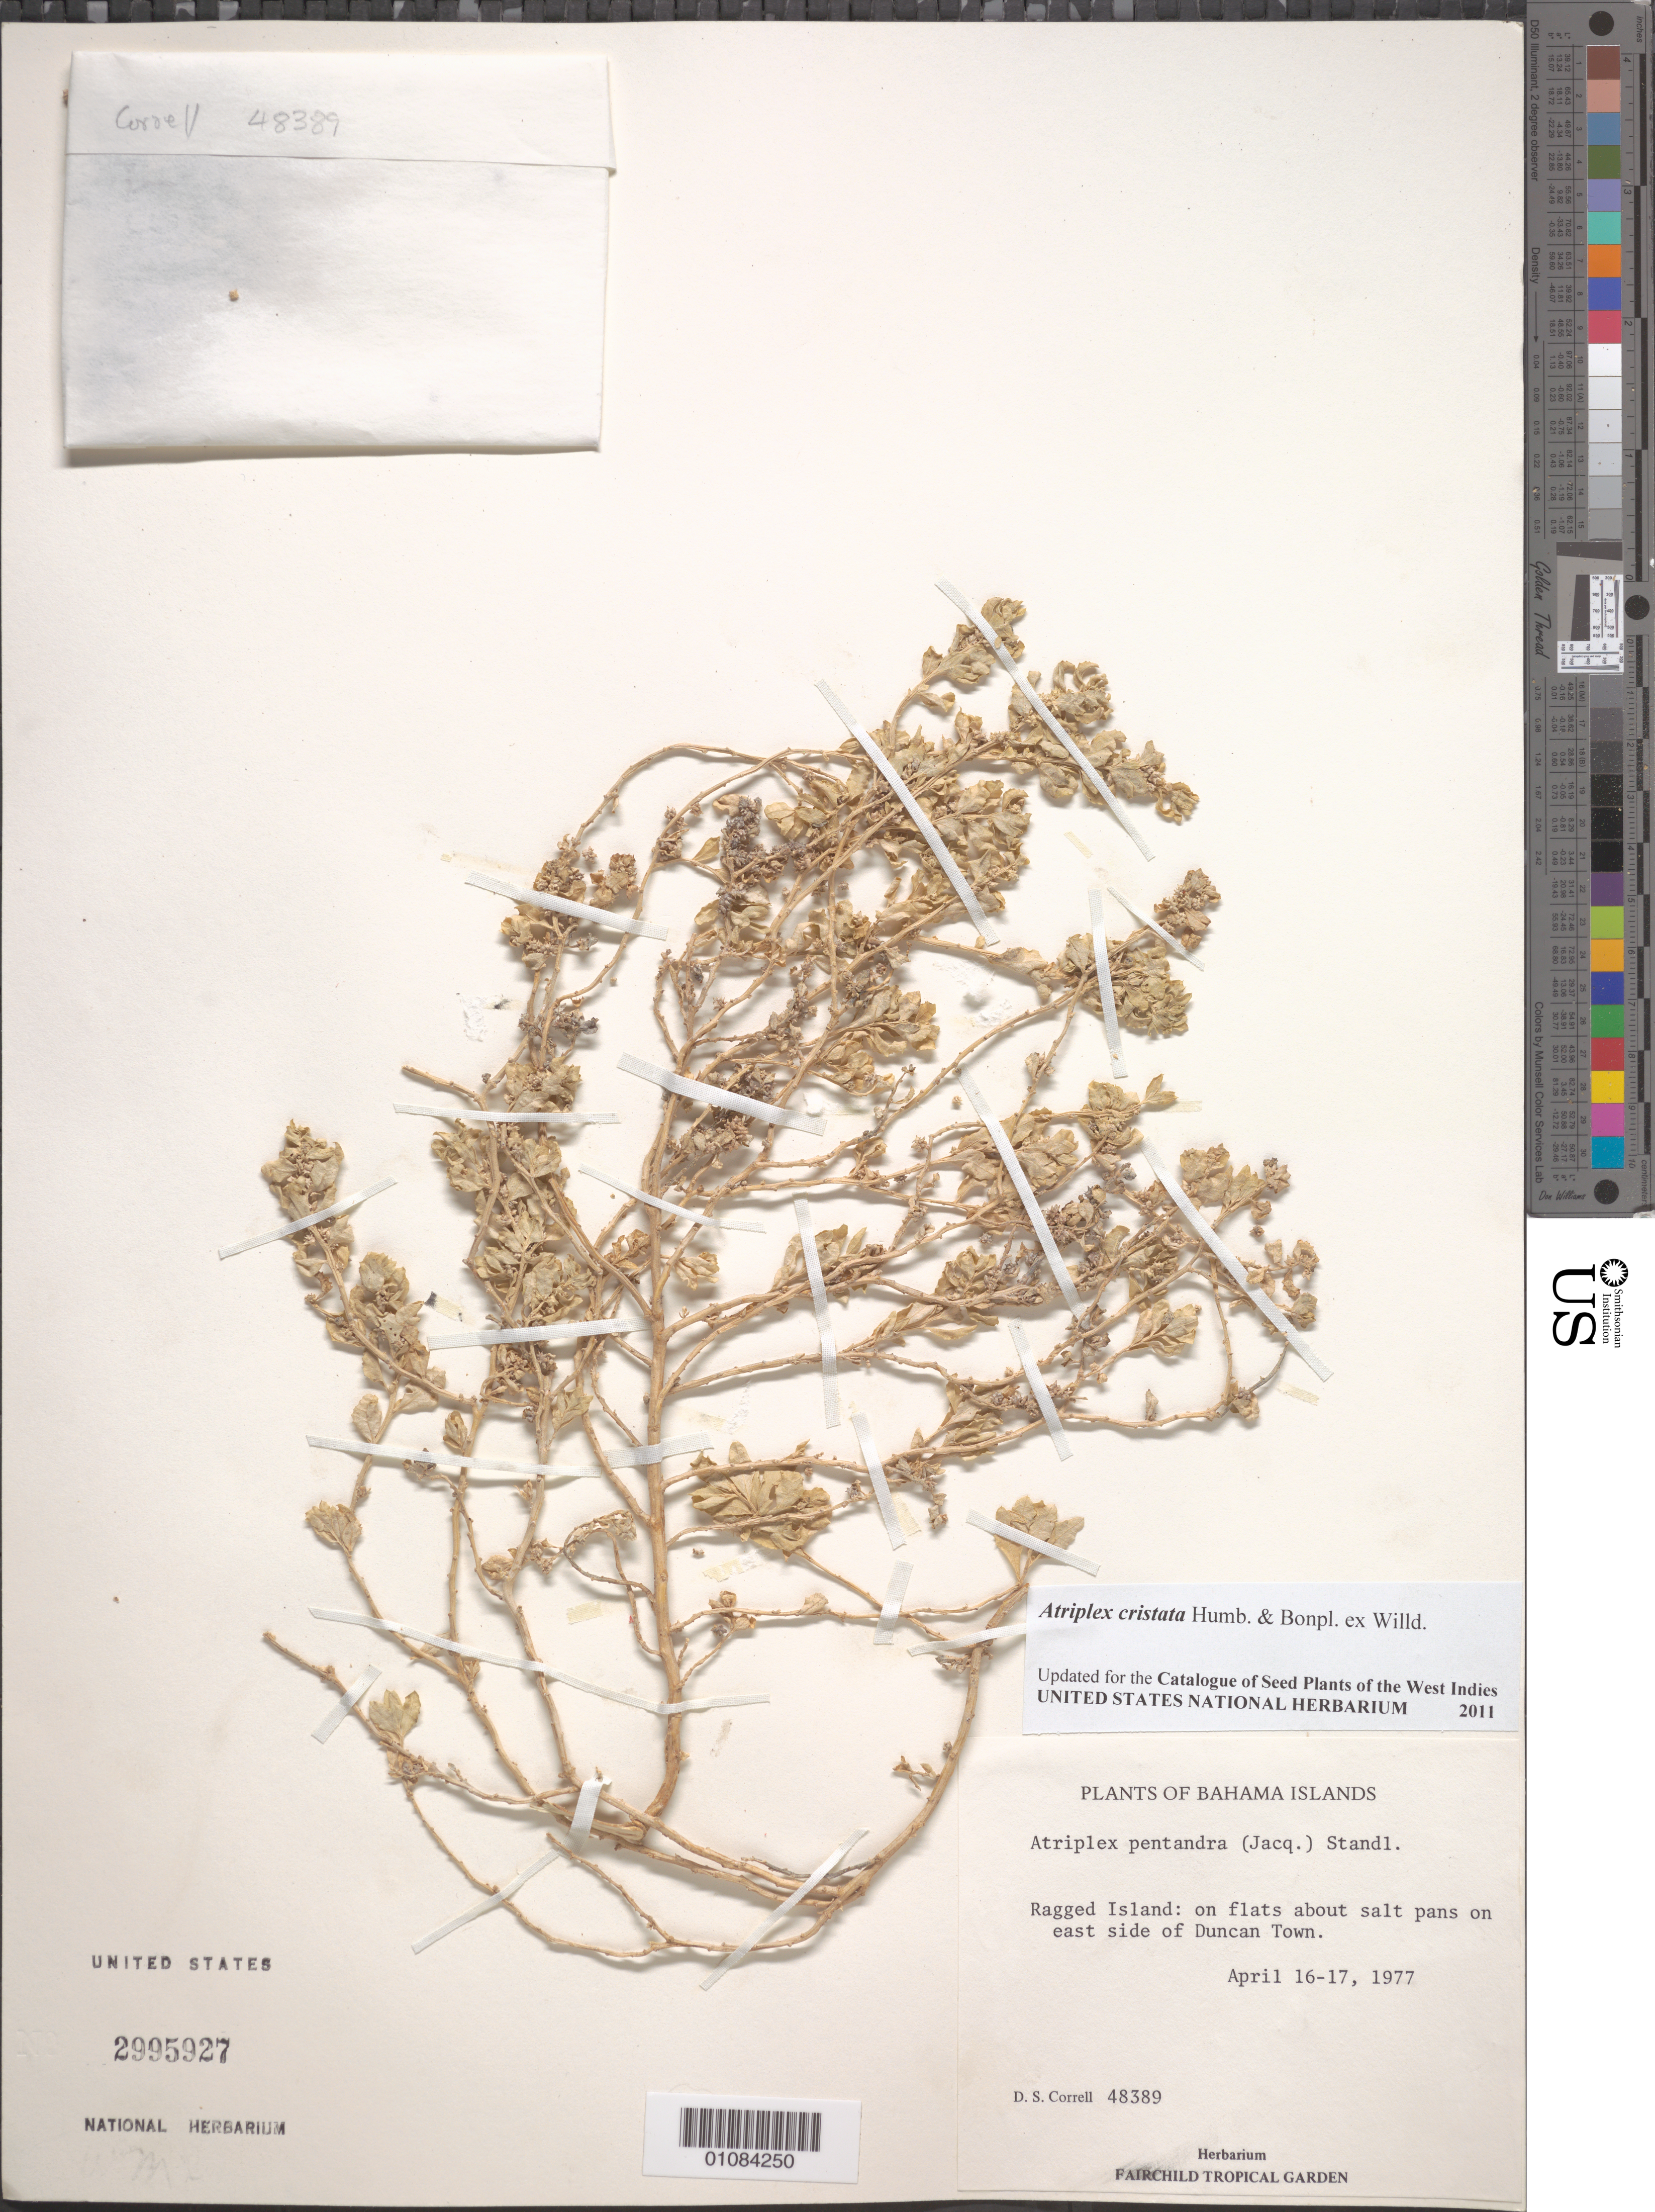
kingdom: Plantae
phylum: Tracheophyta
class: Magnoliopsida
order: Caryophyllales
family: Amaranthaceae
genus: Atriplex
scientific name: Atriplex cristata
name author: Humb. & Bonpl. ex Willd.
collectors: D. S. Correll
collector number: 48389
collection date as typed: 16 Apr 1977 to 17 Apr 1977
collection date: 1977-04-16/1977-04-17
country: Bahamas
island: Ragged I.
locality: Ragged Island: on flats about salt pans on east side of Duncan Town.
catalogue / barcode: US 2995927